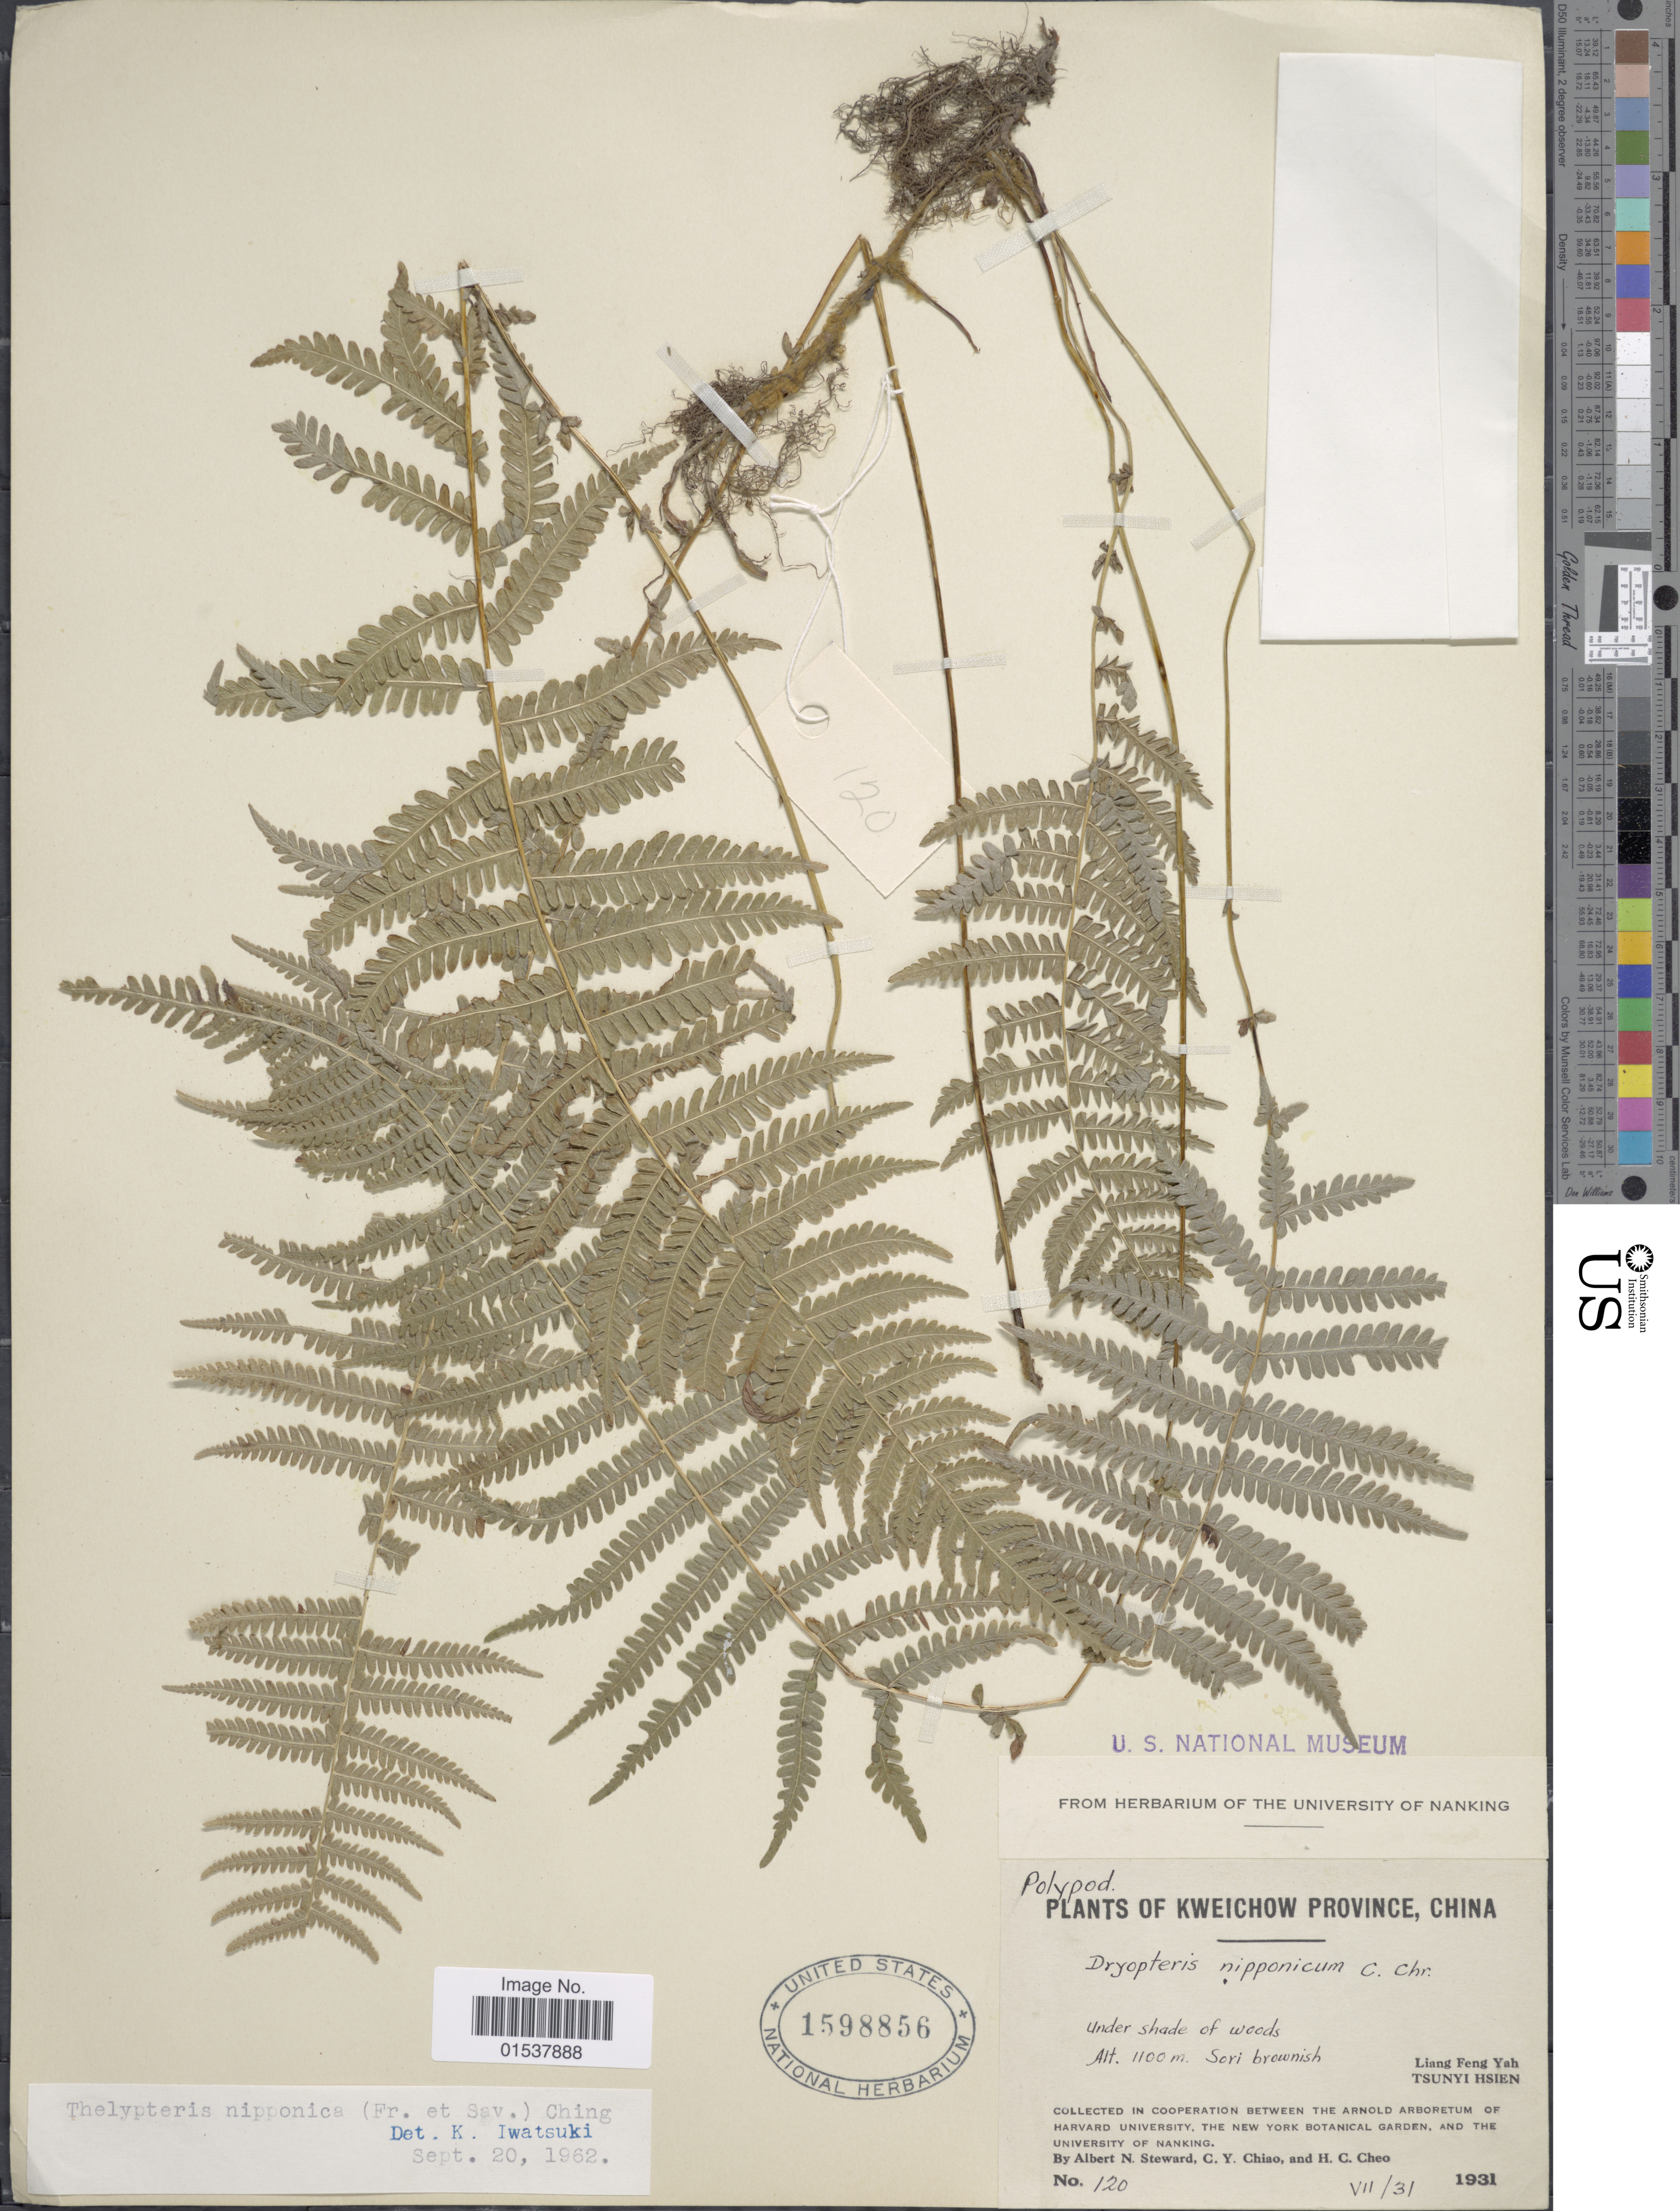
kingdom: Plantae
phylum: Tracheophyta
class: Polypodiopsida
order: Polypodiales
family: Thelypteridaceae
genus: Parathelypteris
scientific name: Parathelypteris nipponica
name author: (Franch. & Sav.) Ching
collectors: A. N. Steward, C. Y. Chiao & H. Cheo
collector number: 120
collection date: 1931-07-31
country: China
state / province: Guizhou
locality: Kweichow Province, Liang Feng Yah, Tsunyi Hsien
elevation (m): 1100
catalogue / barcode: US 1598856